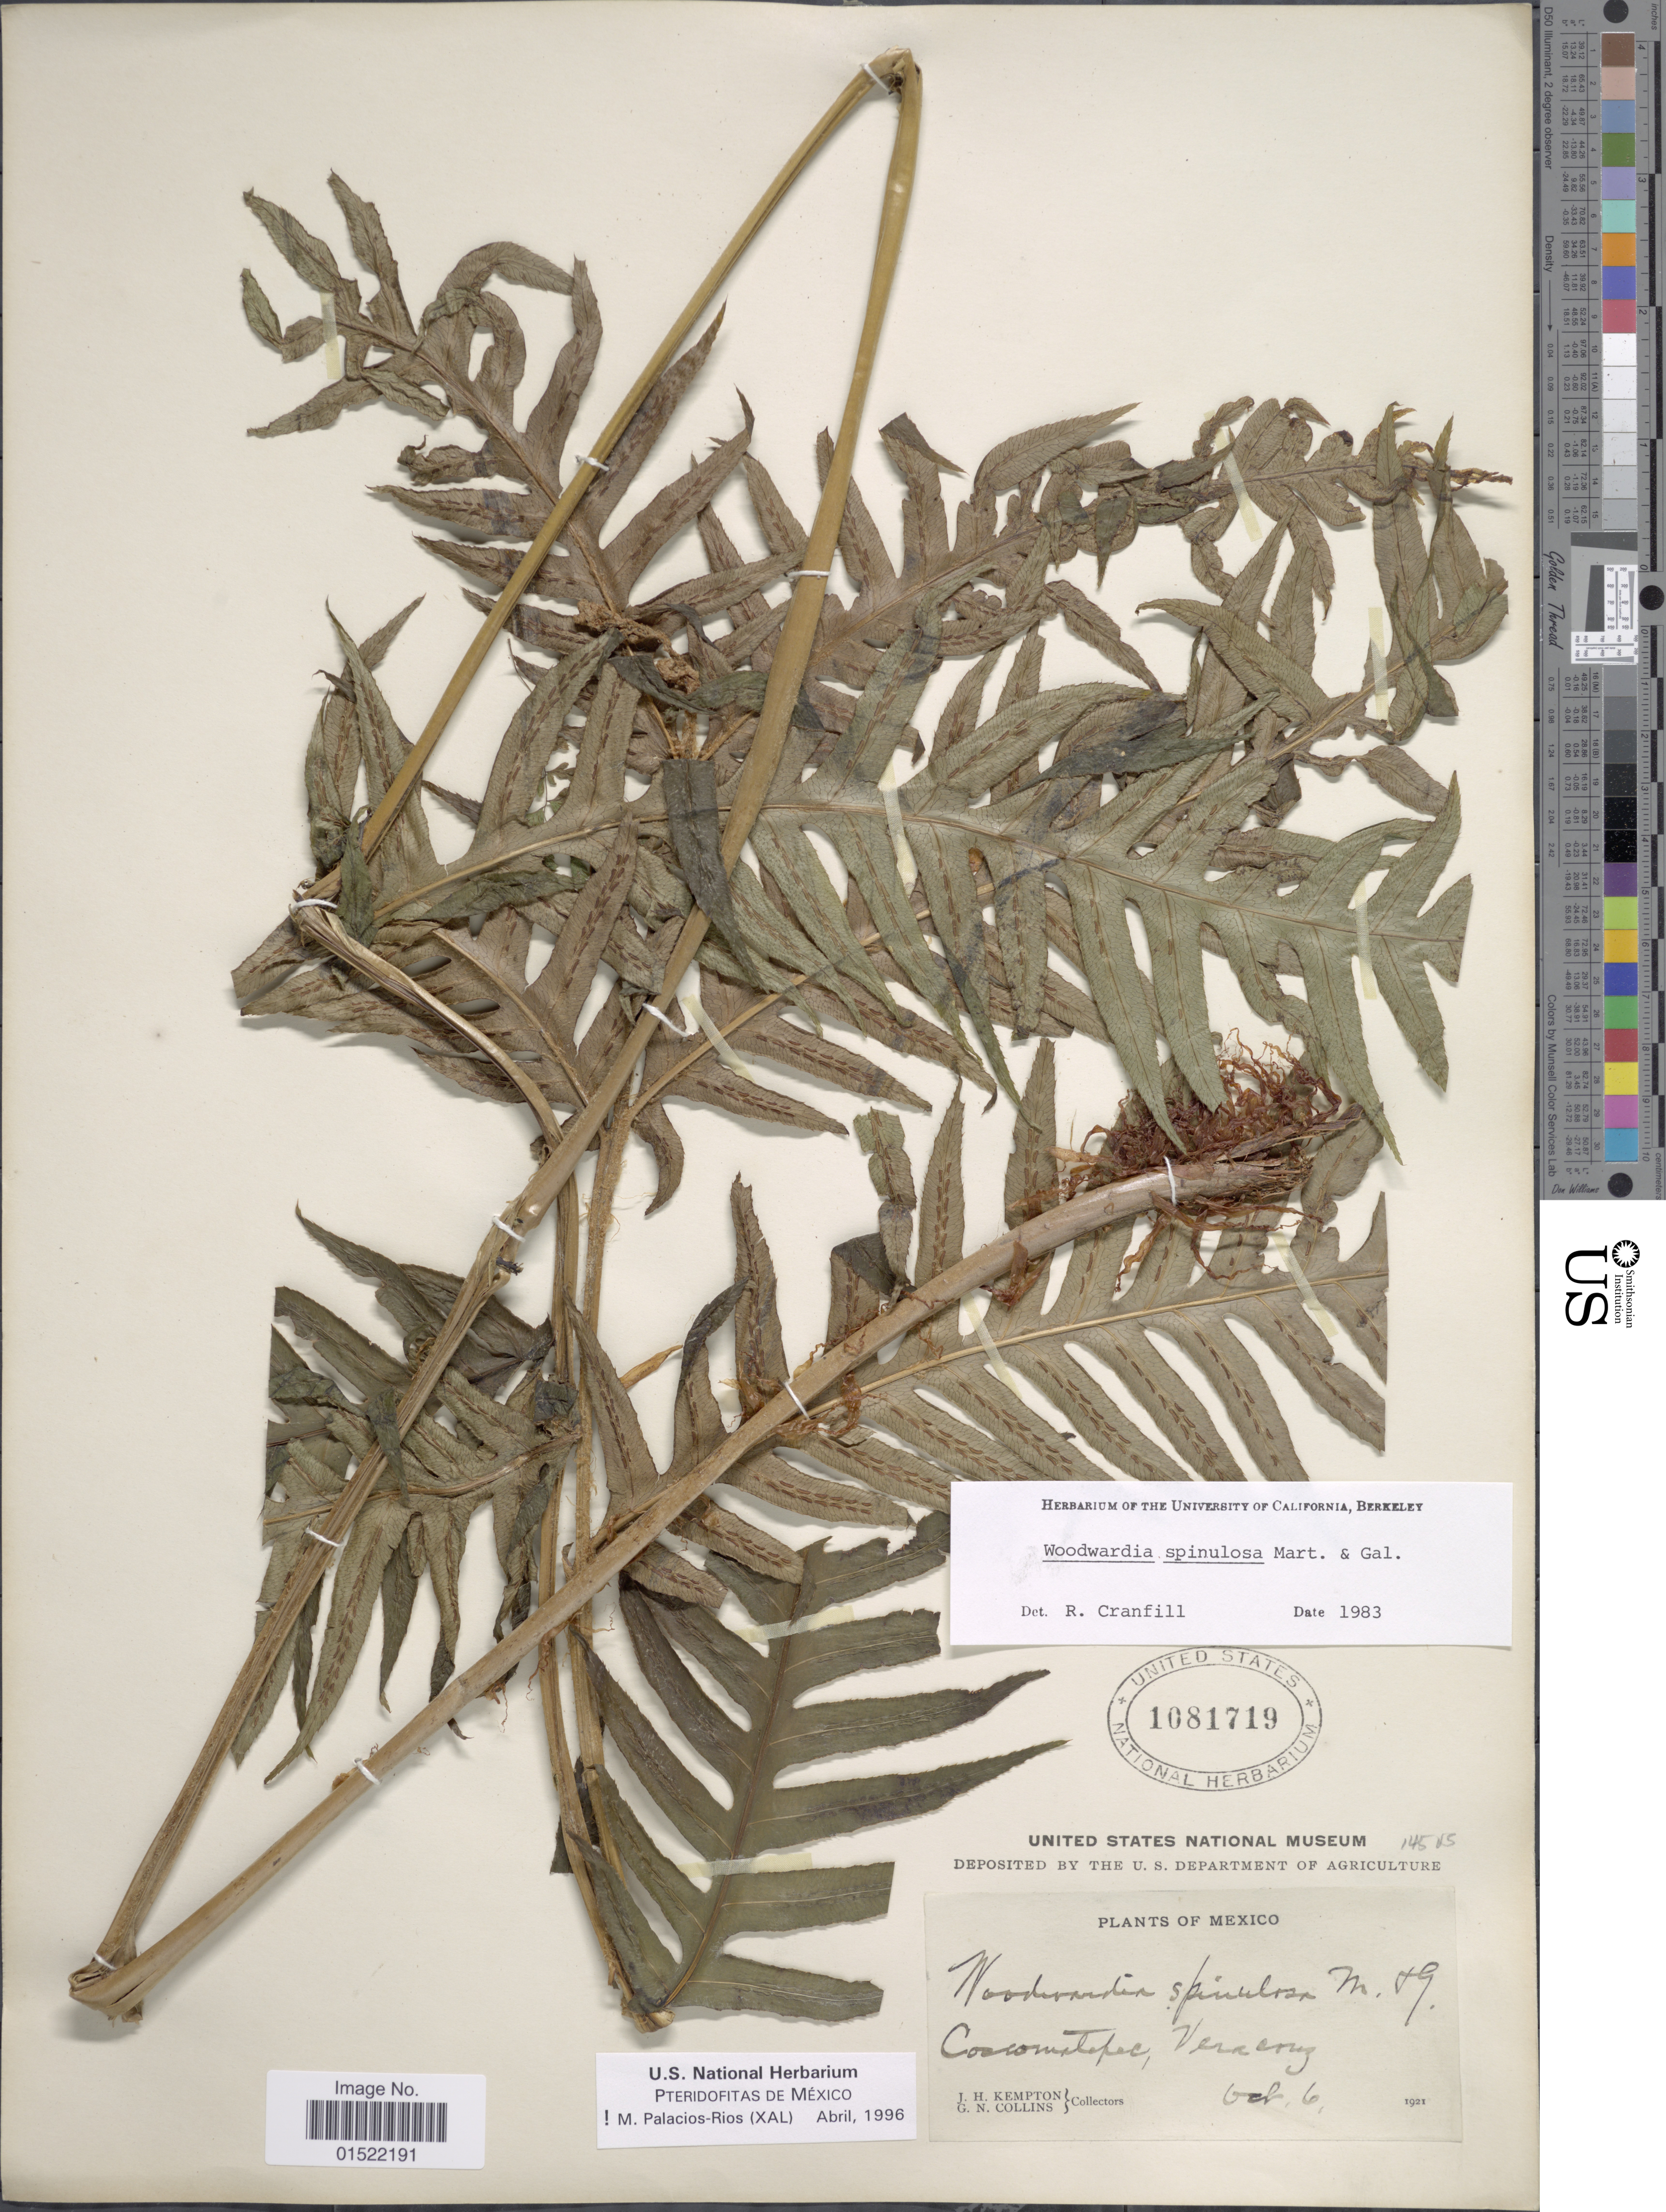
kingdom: Plantae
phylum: Tracheophyta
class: Polypodiopsida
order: Polypodiales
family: Blechnaceae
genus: Woodwardia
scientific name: Woodwardia spinulosa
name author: M. Martens & Galeotti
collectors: J. H. Kempton & G. Collins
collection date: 1921-10-06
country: Mexico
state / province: Veracruz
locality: Coscomatepec, Vera Cruz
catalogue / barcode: US 1081719